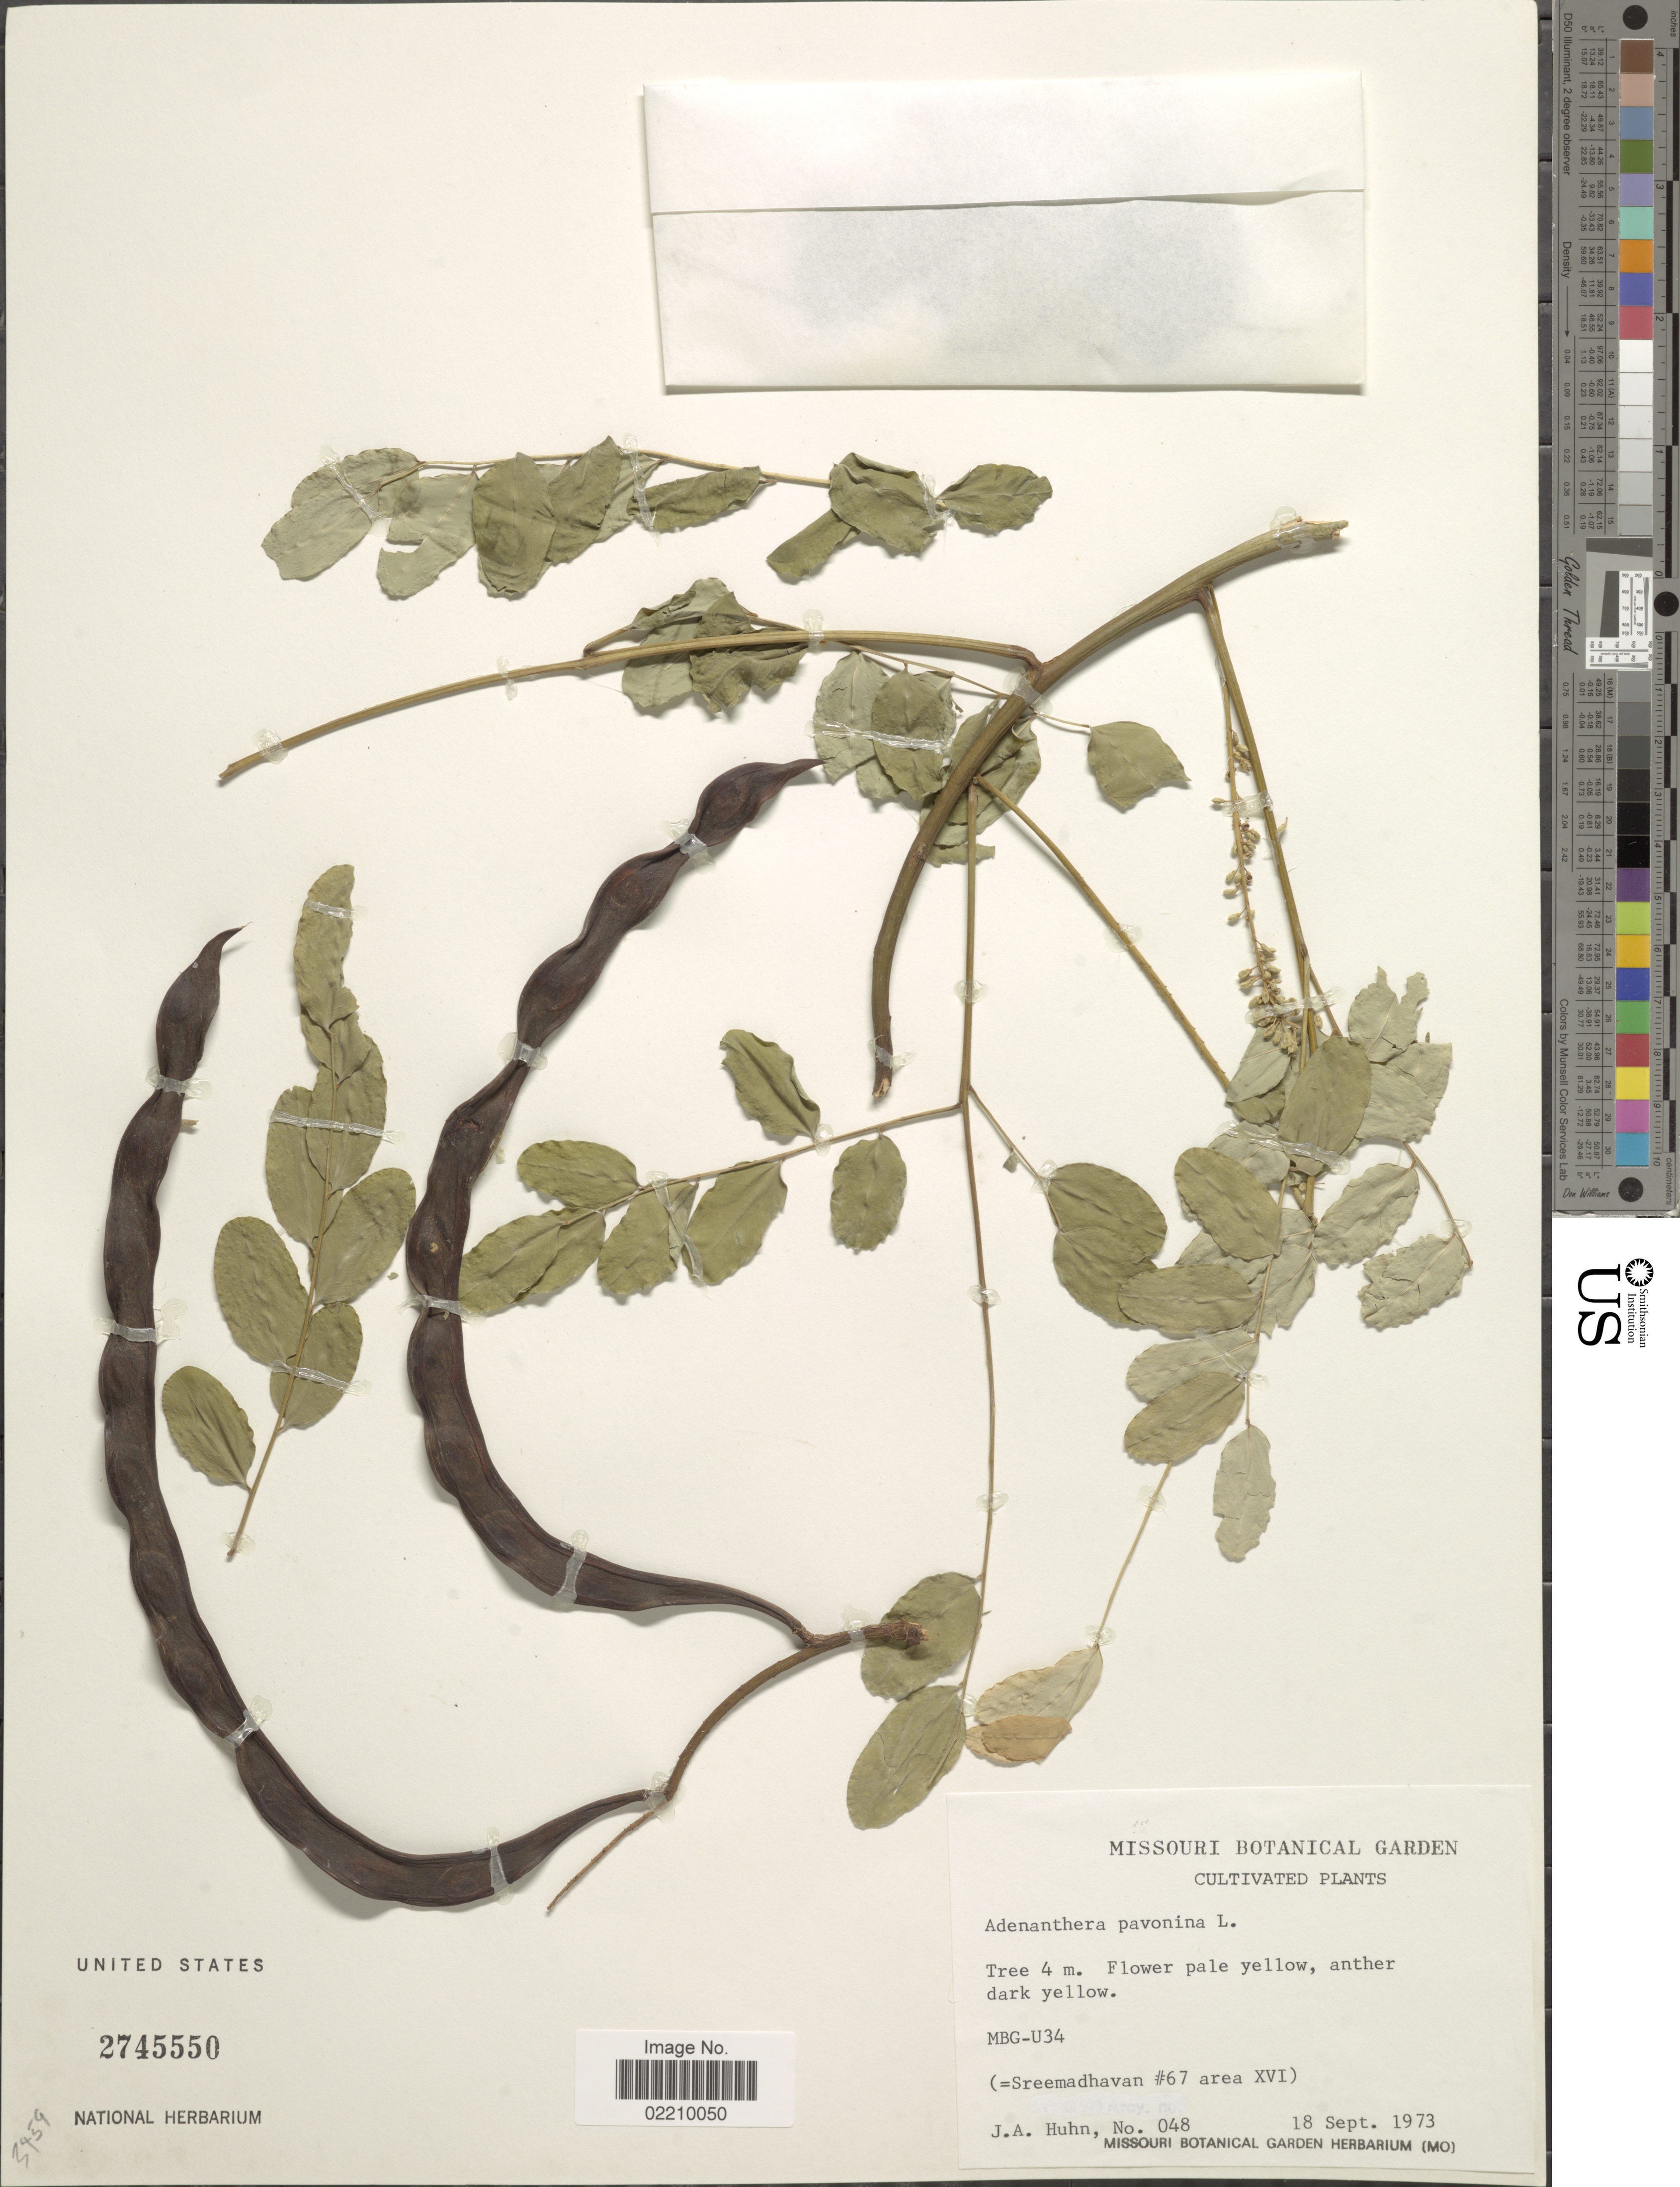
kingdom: Plantae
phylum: Tracheophyta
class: Magnoliopsida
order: Fabales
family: Fabaceae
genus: Adenanthera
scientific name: Adenanthera pavonina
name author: L.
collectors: J. Huhn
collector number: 048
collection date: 1973-09-18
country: United States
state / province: Missouri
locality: MBG-U34, Sreemadhaven #67 area XV1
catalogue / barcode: US 2745550